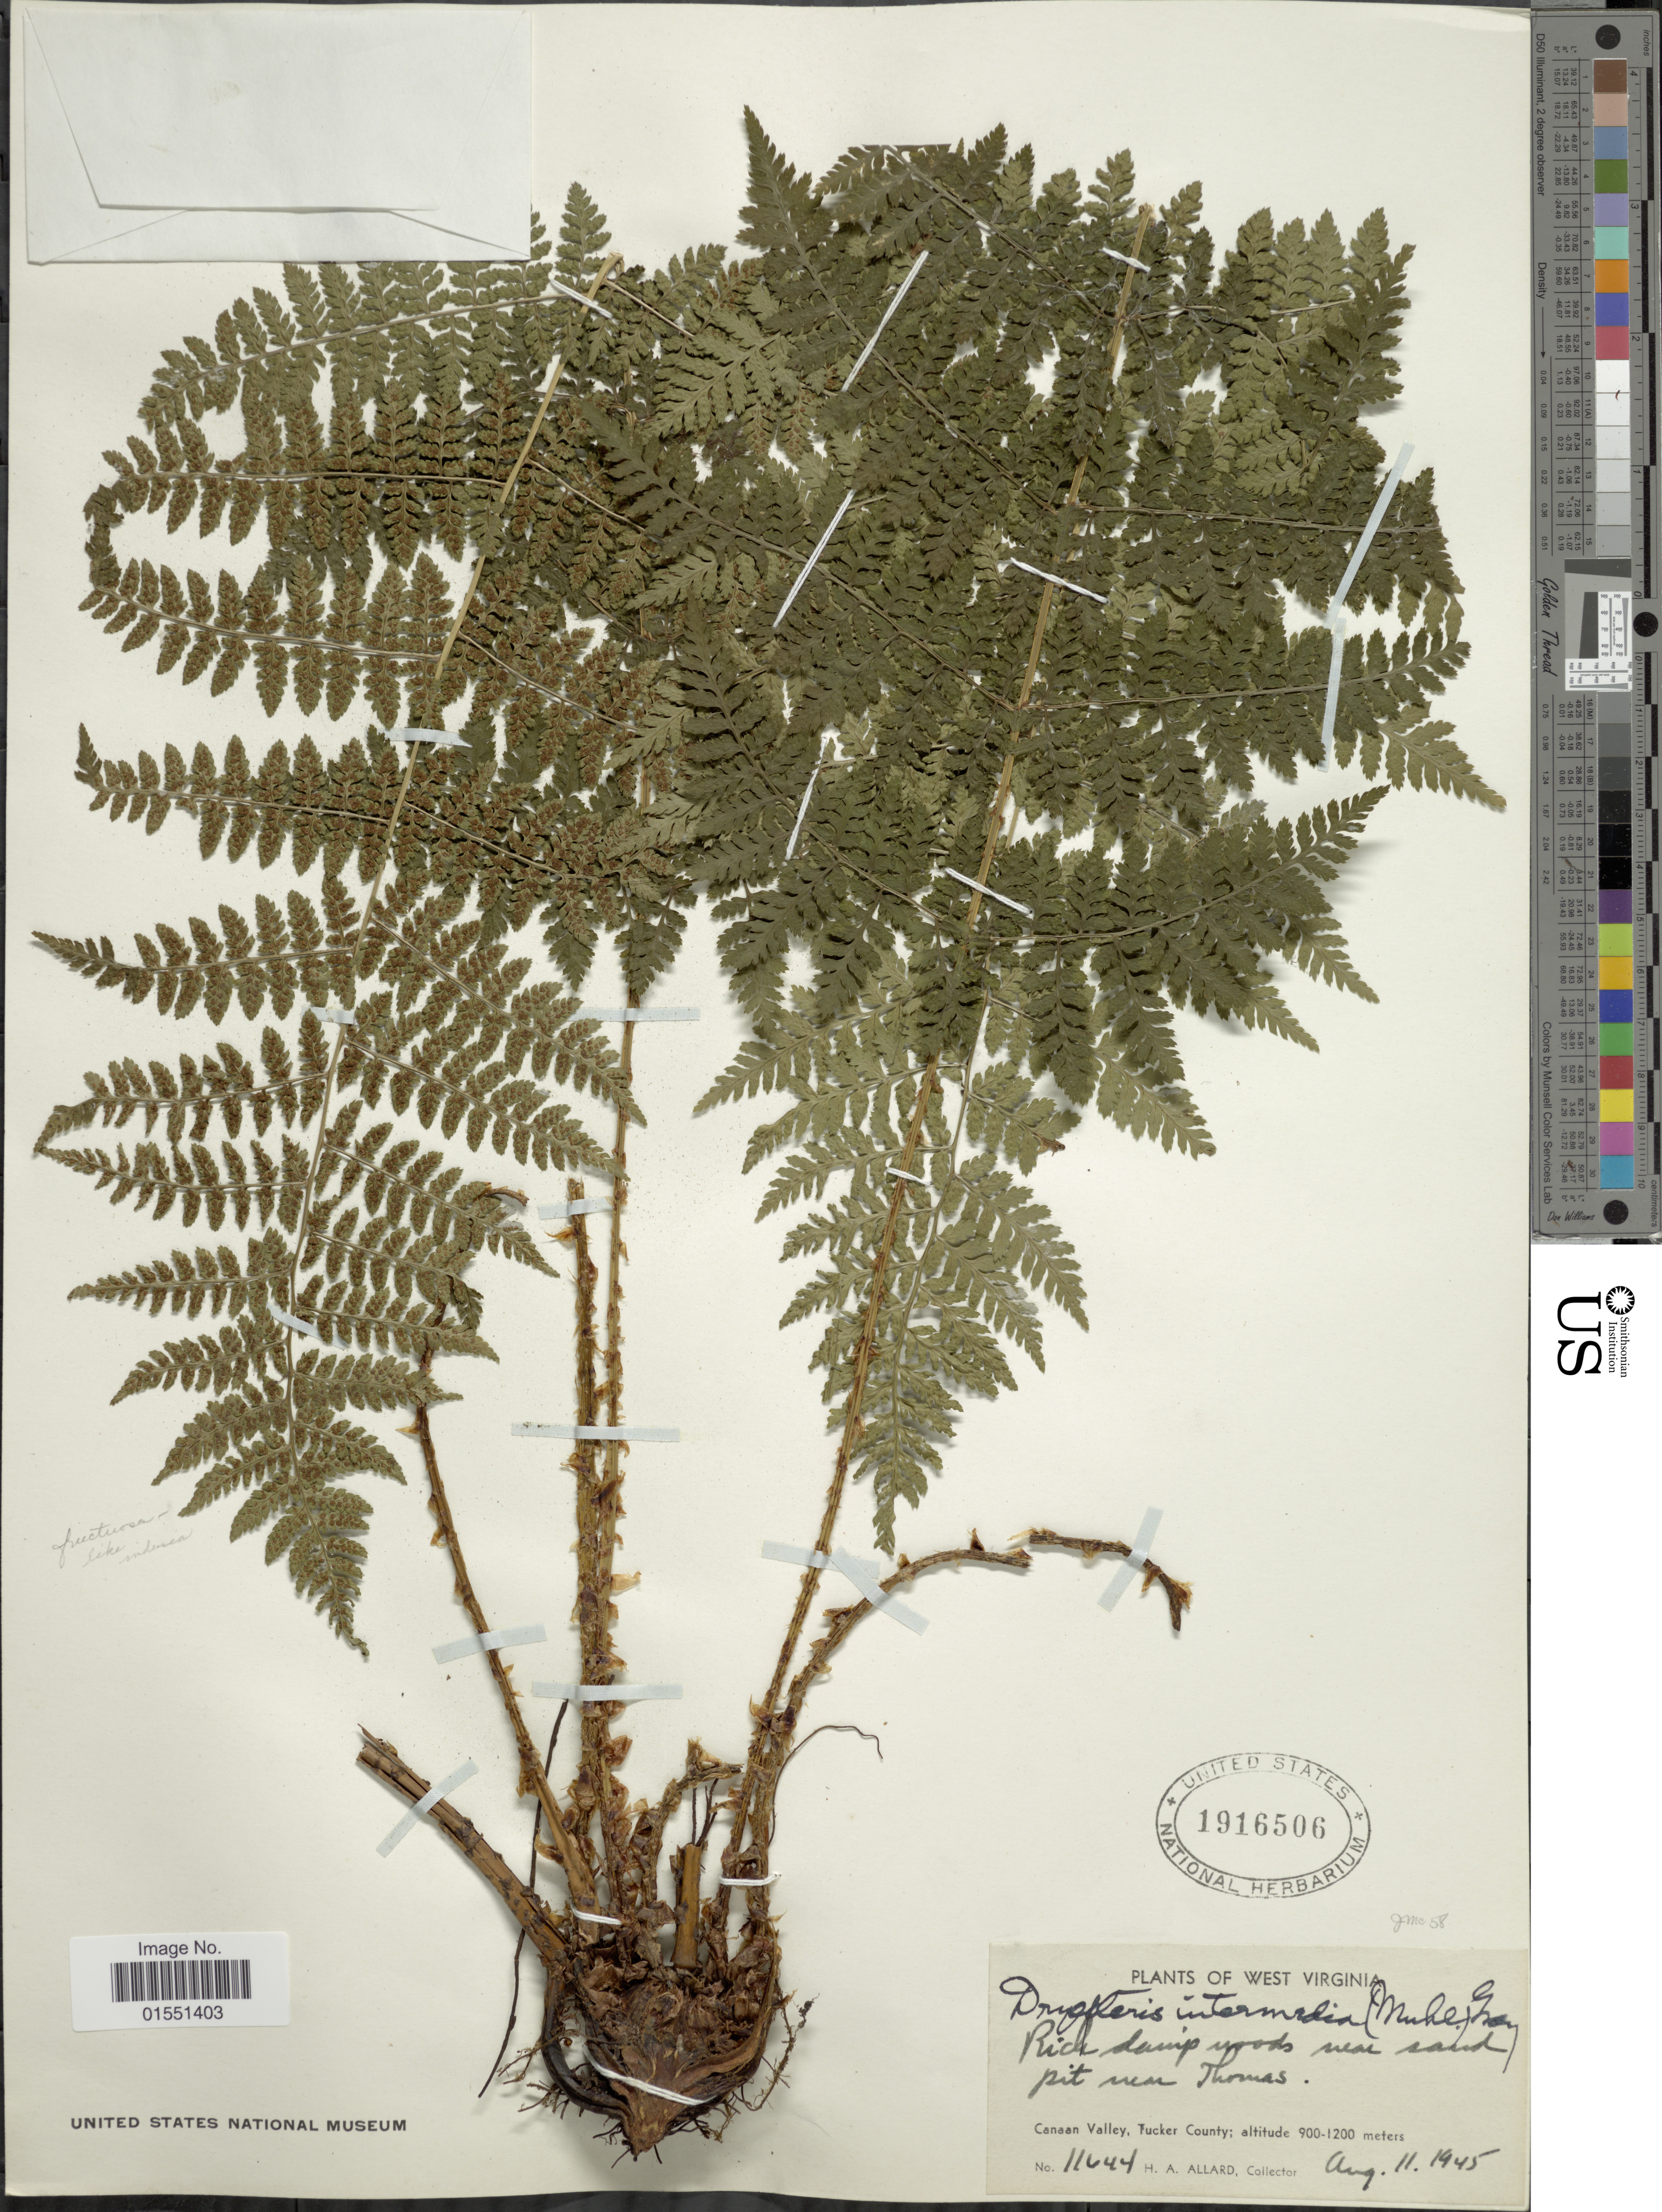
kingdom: Plantae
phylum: Tracheophyta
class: Polypodiopsida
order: Polypodiales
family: Dryopteridaceae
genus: Dryopteris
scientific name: Dryopteris intermedia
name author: (Muhl.) A. Gray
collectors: H. A. Allard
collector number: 11444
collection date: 1945-08-11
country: United States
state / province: West Virginia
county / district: Tucker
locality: Rich damp woods near sandpit near Thomas. Canaan Valley, Tucker County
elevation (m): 900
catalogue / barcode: US 1916506